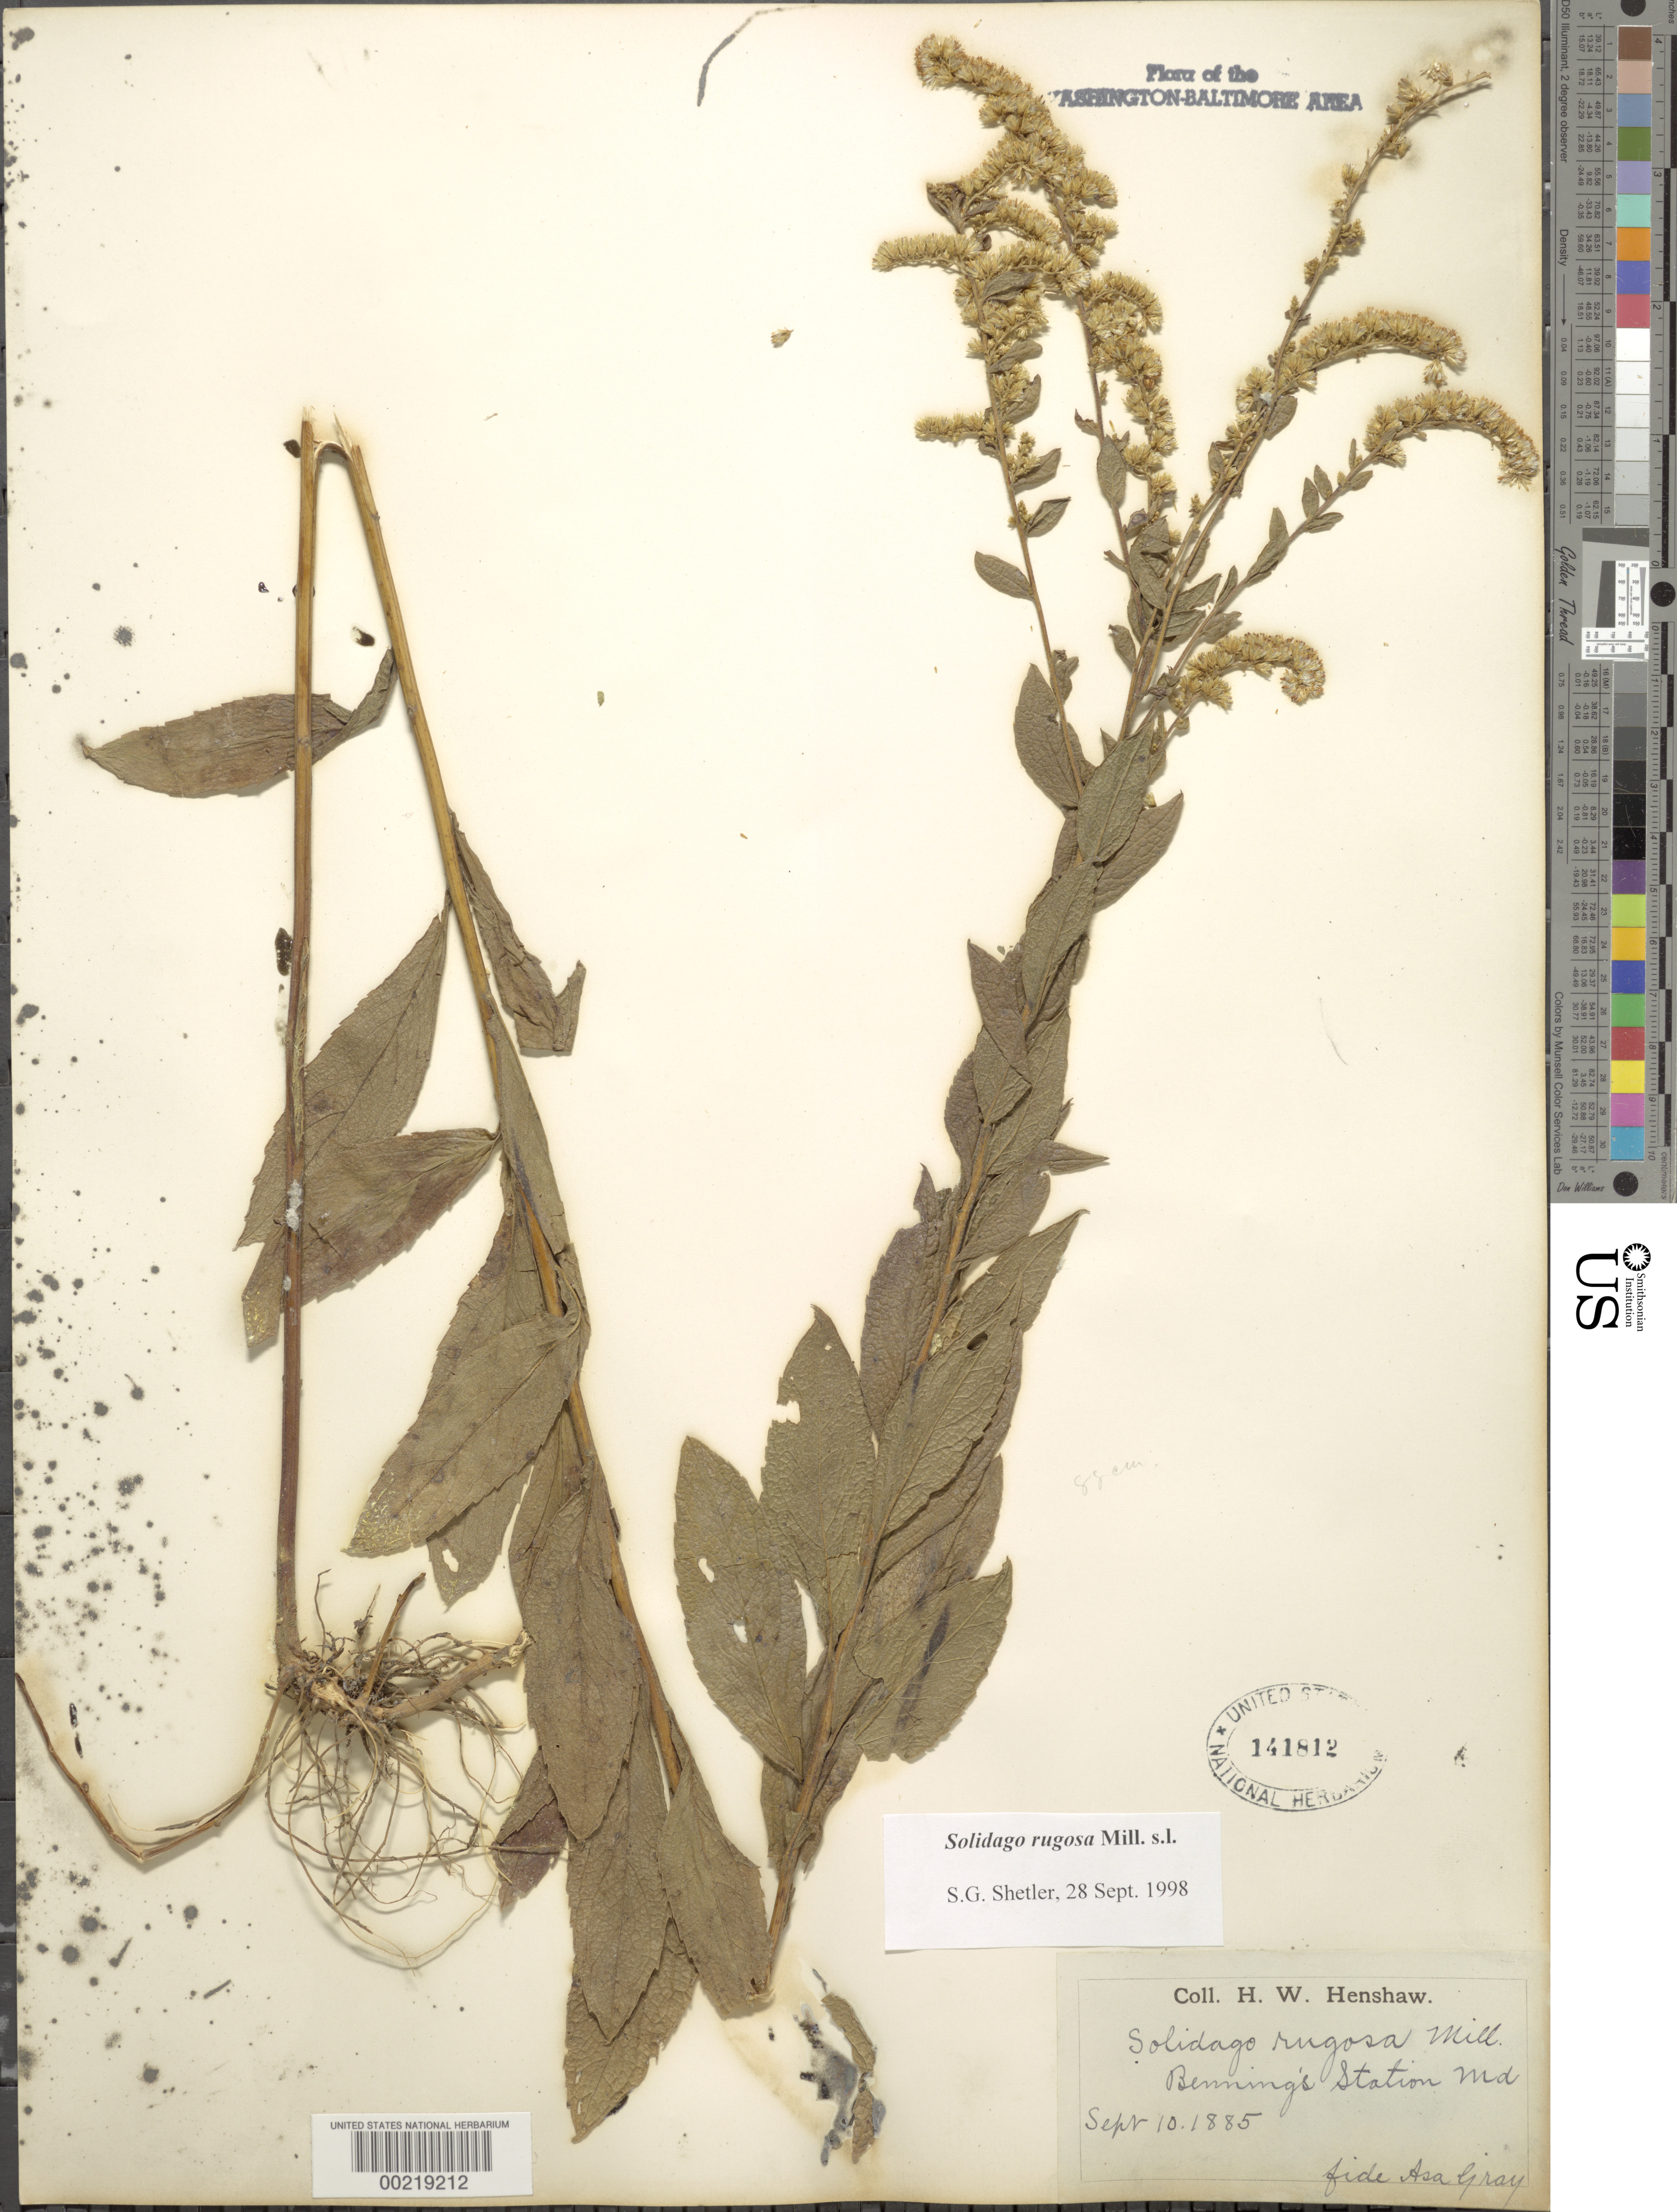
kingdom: Plantae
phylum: Tracheophyta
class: Magnoliopsida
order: Asterales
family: Asteraceae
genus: Solidago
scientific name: Solidago rugosa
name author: Mill.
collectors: H. Henshaw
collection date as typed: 10 Sep 1885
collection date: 1885-09-10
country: United States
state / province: Maryland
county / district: Prince George's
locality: Bennings Station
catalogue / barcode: US 141812